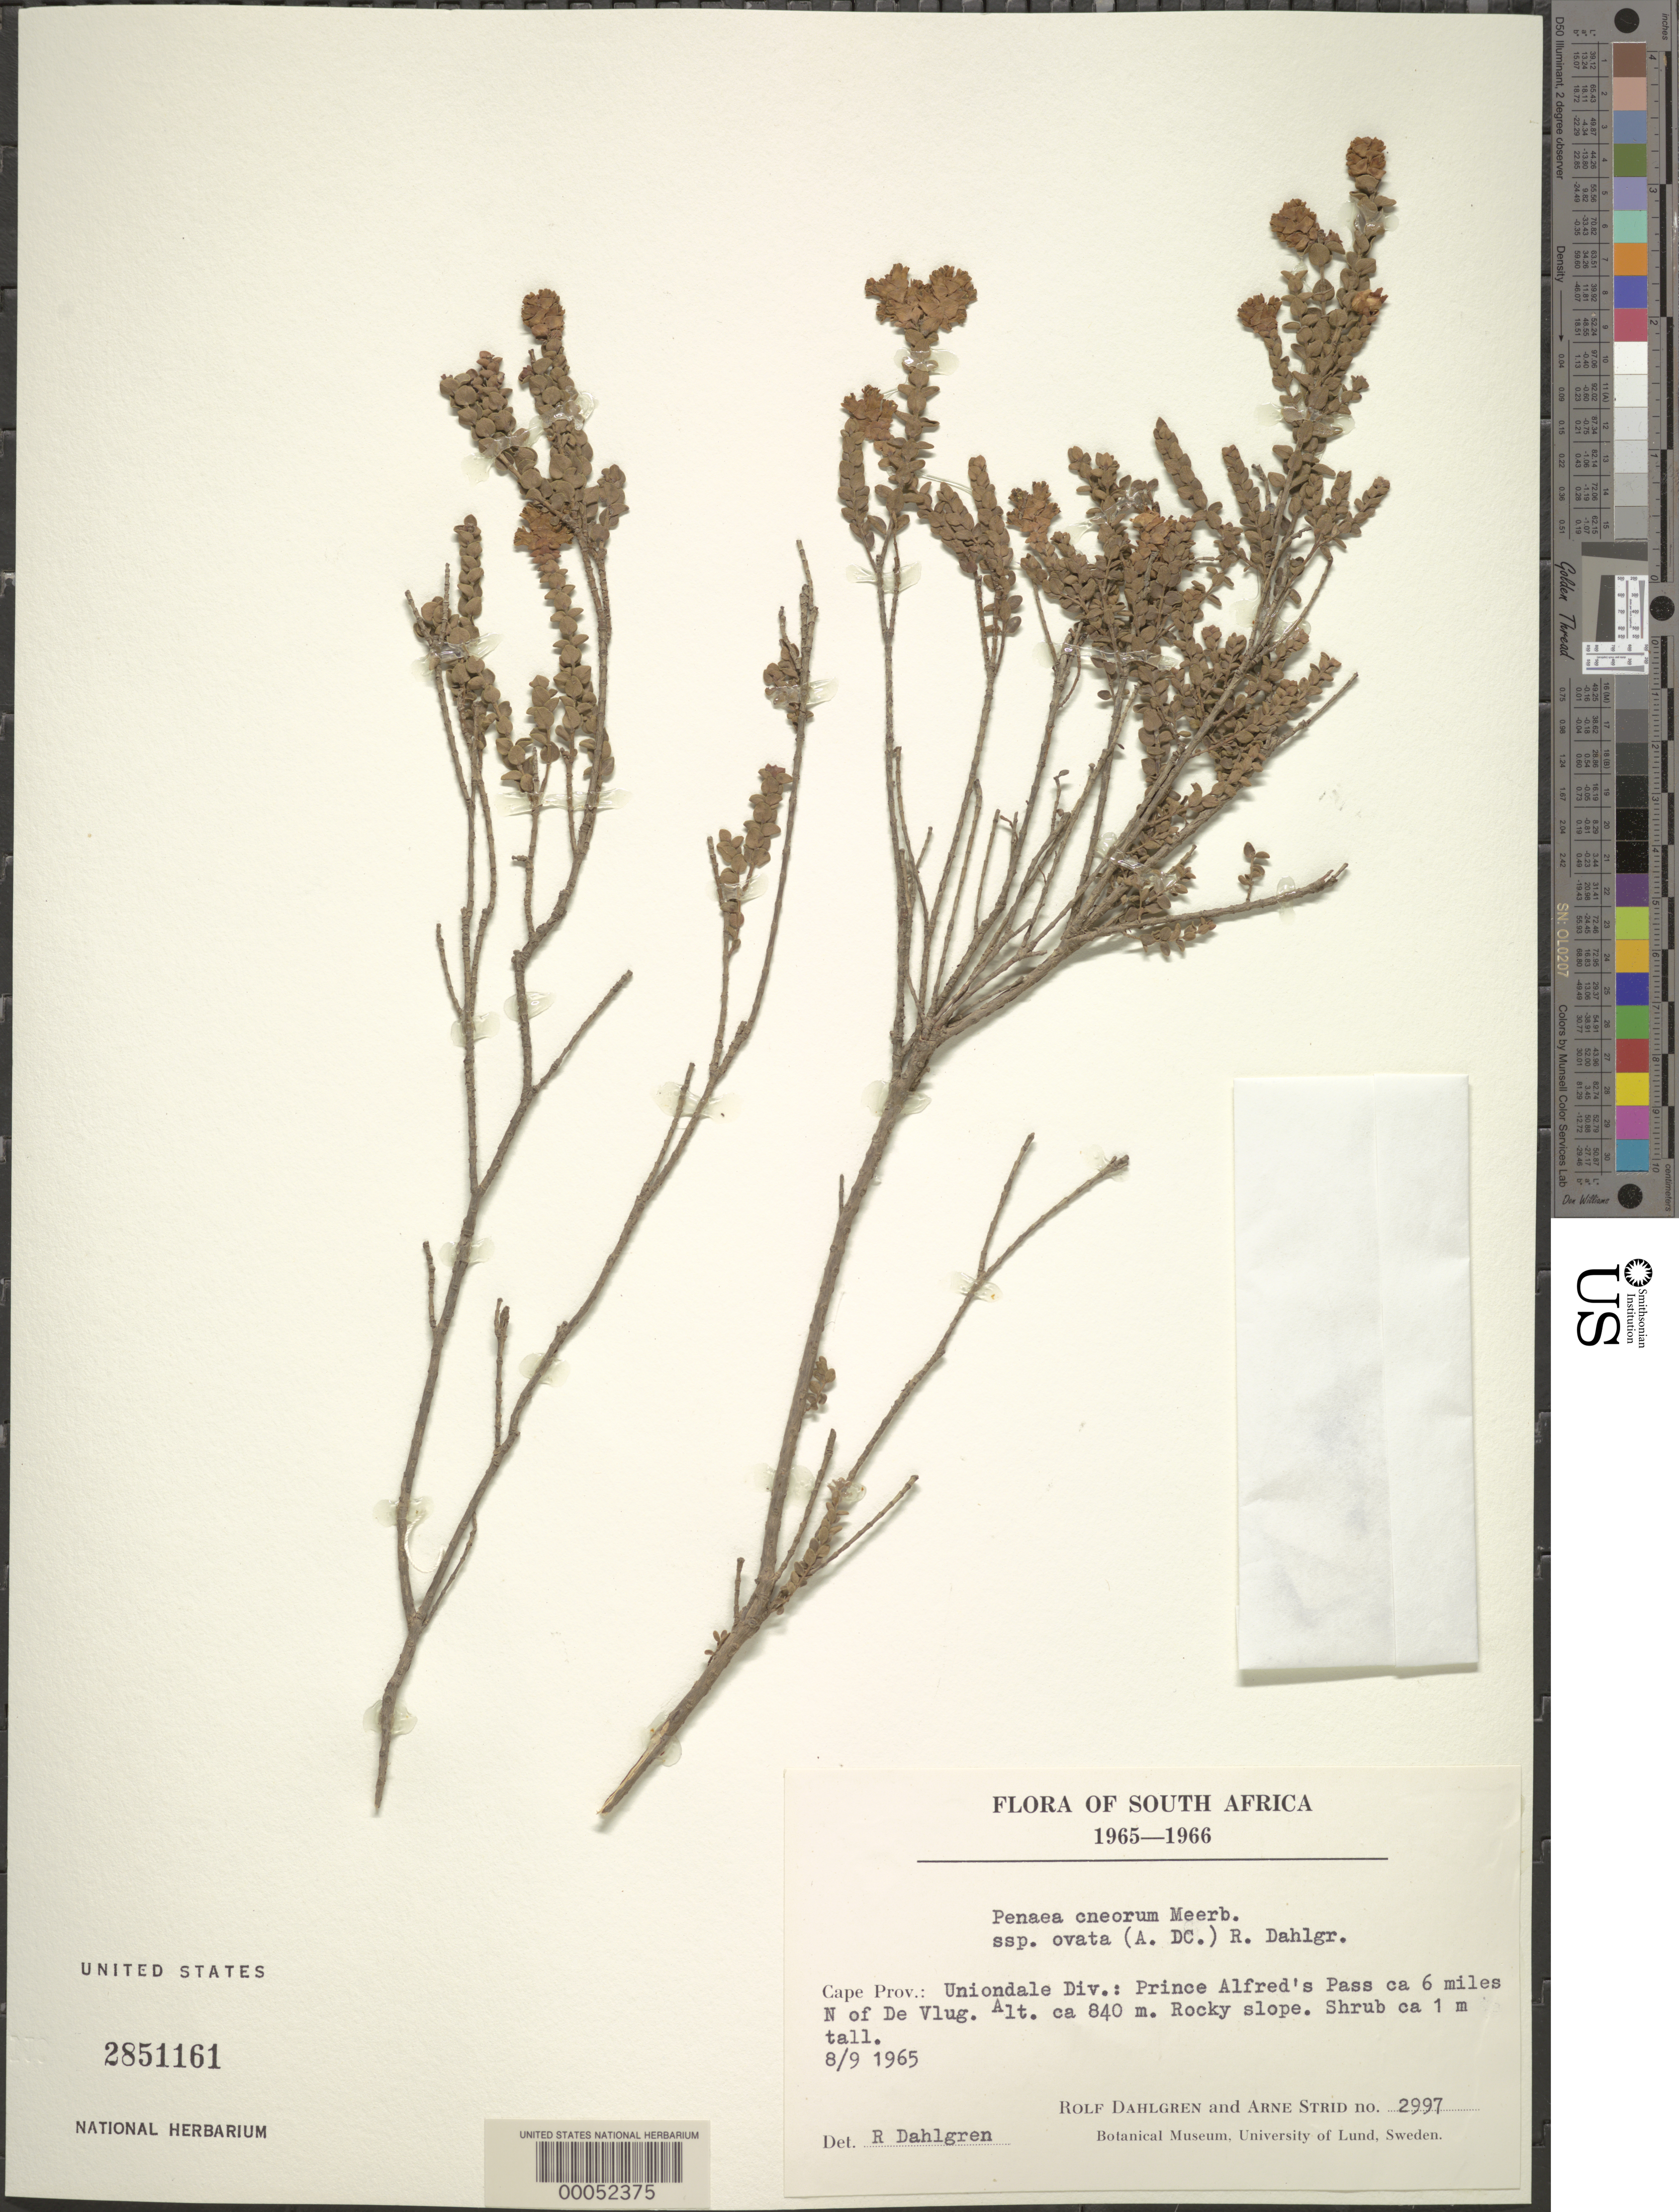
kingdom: Plantae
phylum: Tracheophyta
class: Magnoliopsida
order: Myrtales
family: Penaeaceae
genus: Penaea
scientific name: Penaea ovata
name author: Eckl. & Zeyh. ex A. DC.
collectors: R. Dahlgren & A. Strid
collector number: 2997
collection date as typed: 08 Sep 1965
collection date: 1965-09-08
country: South Africa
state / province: Western Cape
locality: Prince alberts pass, ca. 6 mi n of de vlug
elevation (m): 840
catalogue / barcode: US 2851161